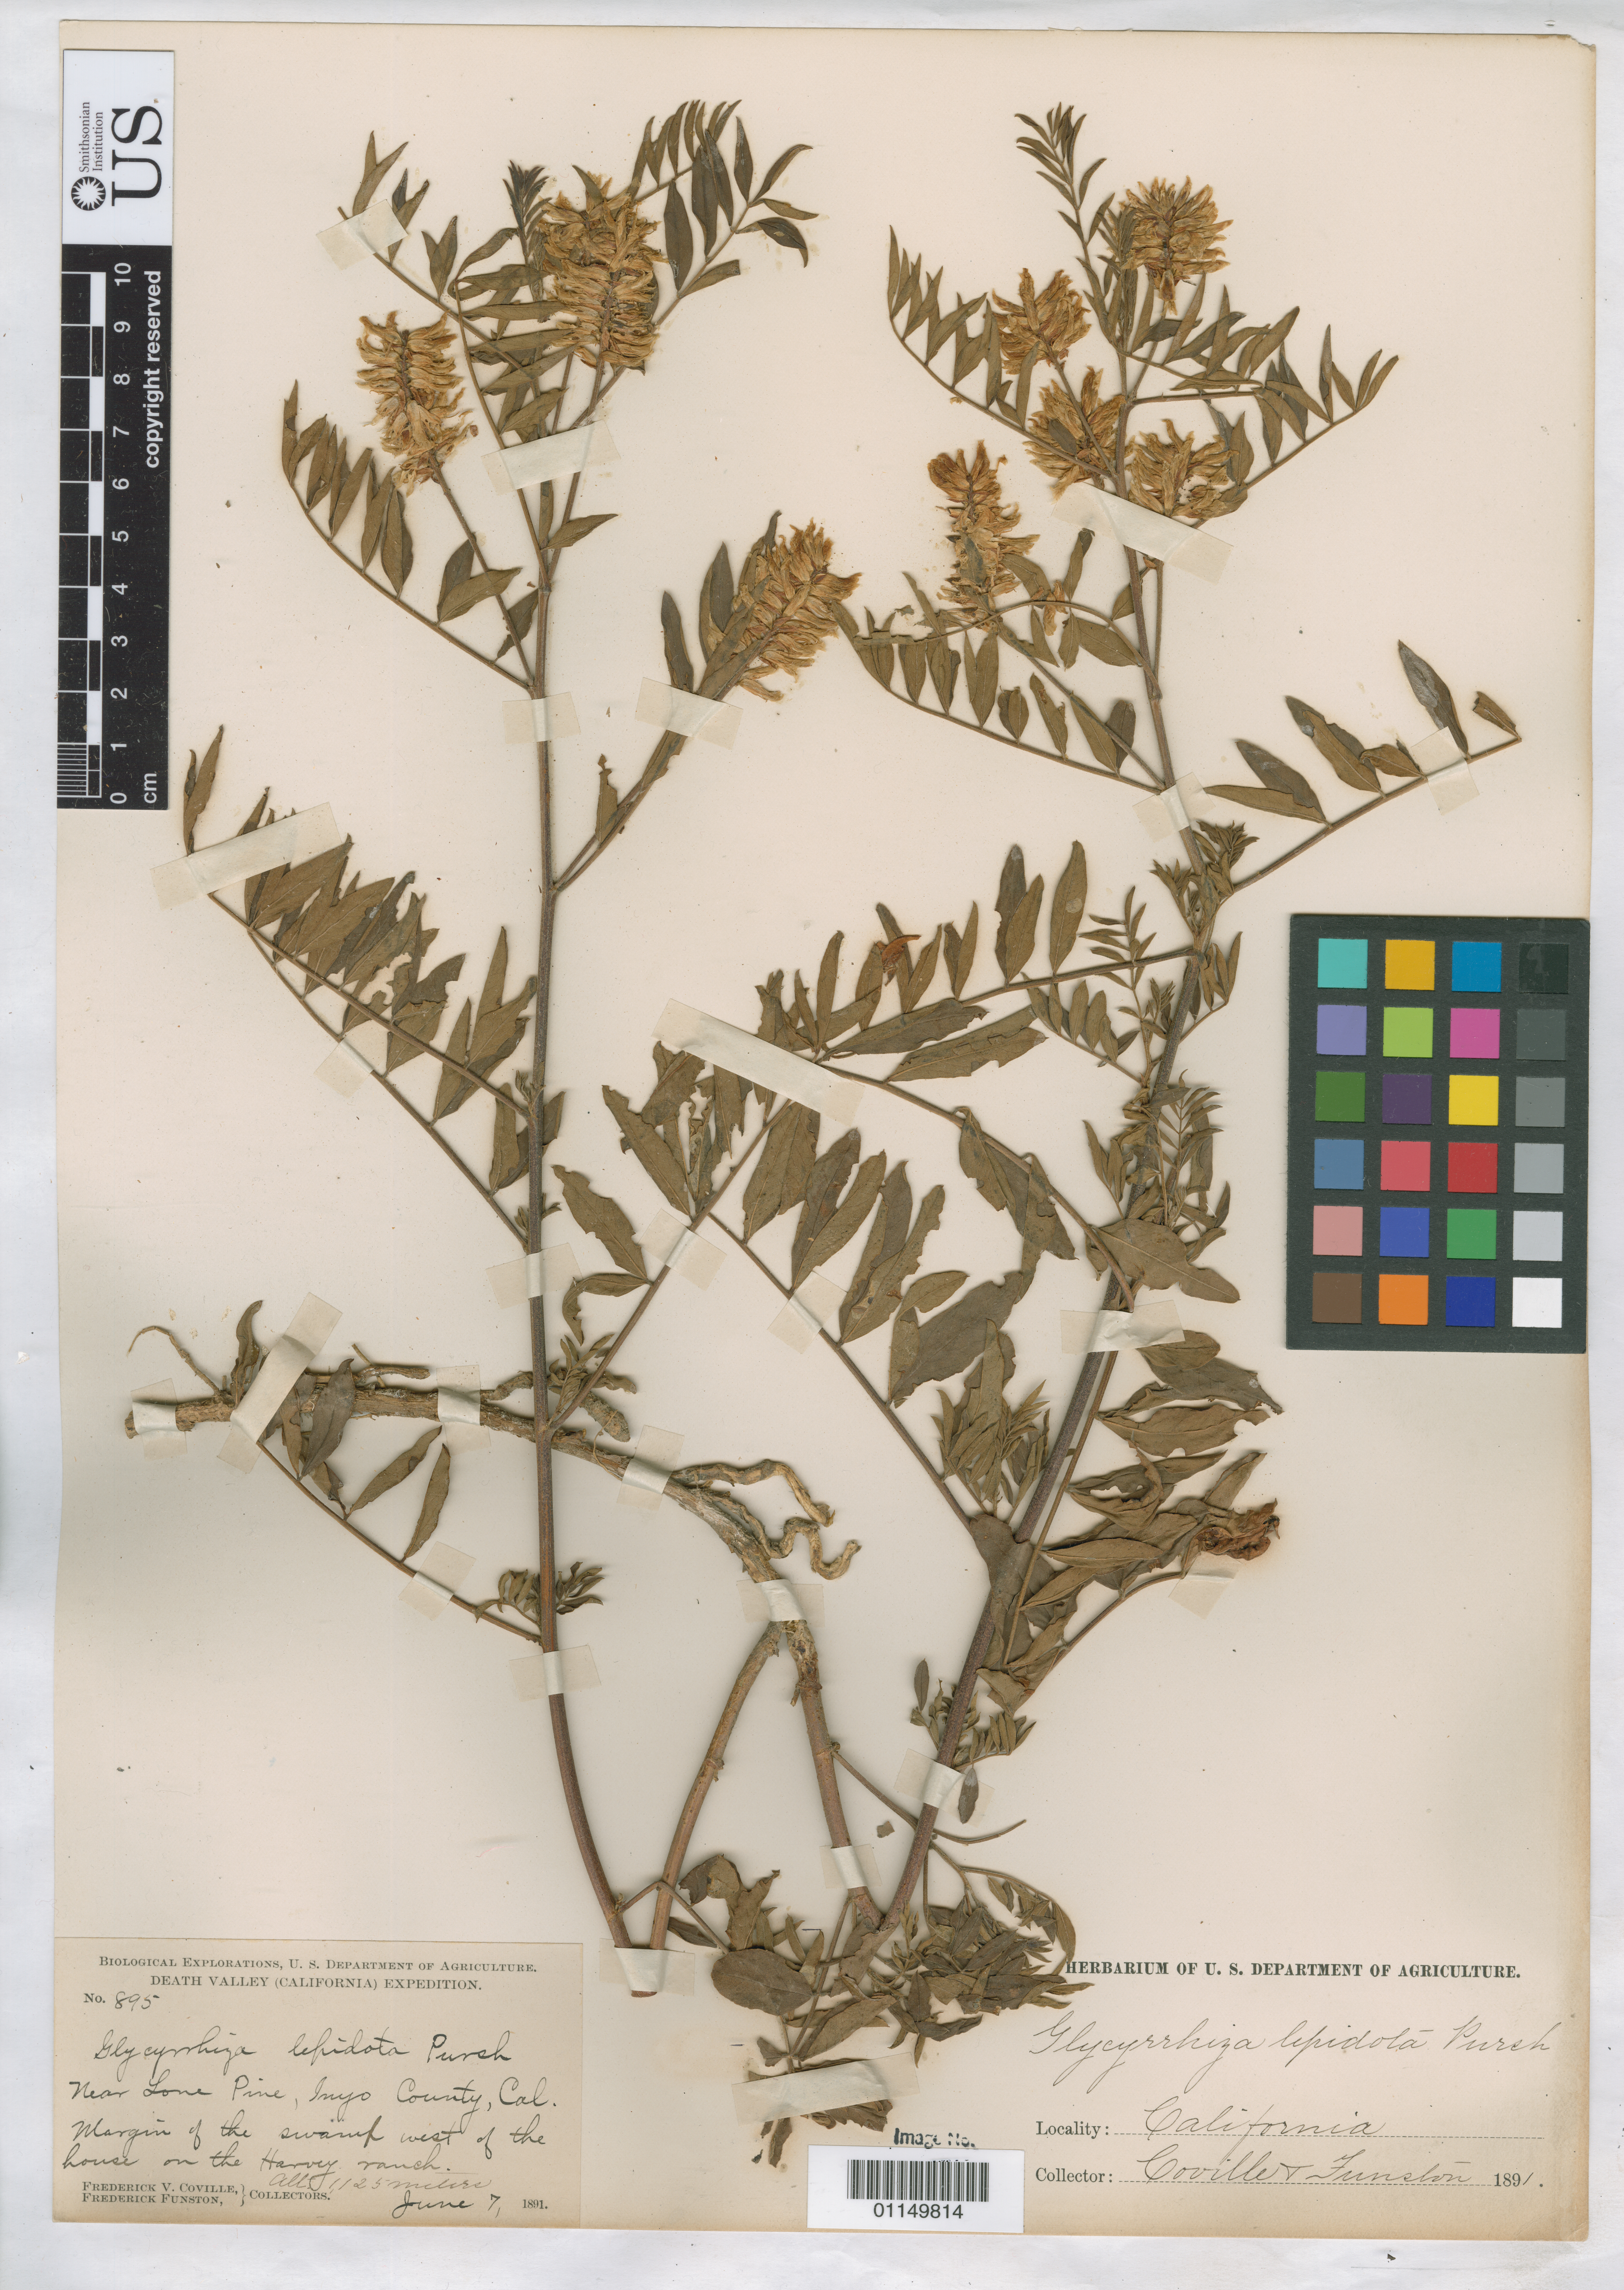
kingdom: Plantae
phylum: Tracheophyta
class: Magnoliopsida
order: Fabales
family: Fabaceae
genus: Glycyrrhiza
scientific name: Glycyrrhiza lepidota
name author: Pursh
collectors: F. V. Coville & F. Funston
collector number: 895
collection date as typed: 07 Jun 1891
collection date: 1891-06-07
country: United States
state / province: California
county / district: Inyo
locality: Near Lone Pine,west of the house on the Harvey ranch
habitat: Margin of the swamp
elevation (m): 1125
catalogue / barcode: US 1